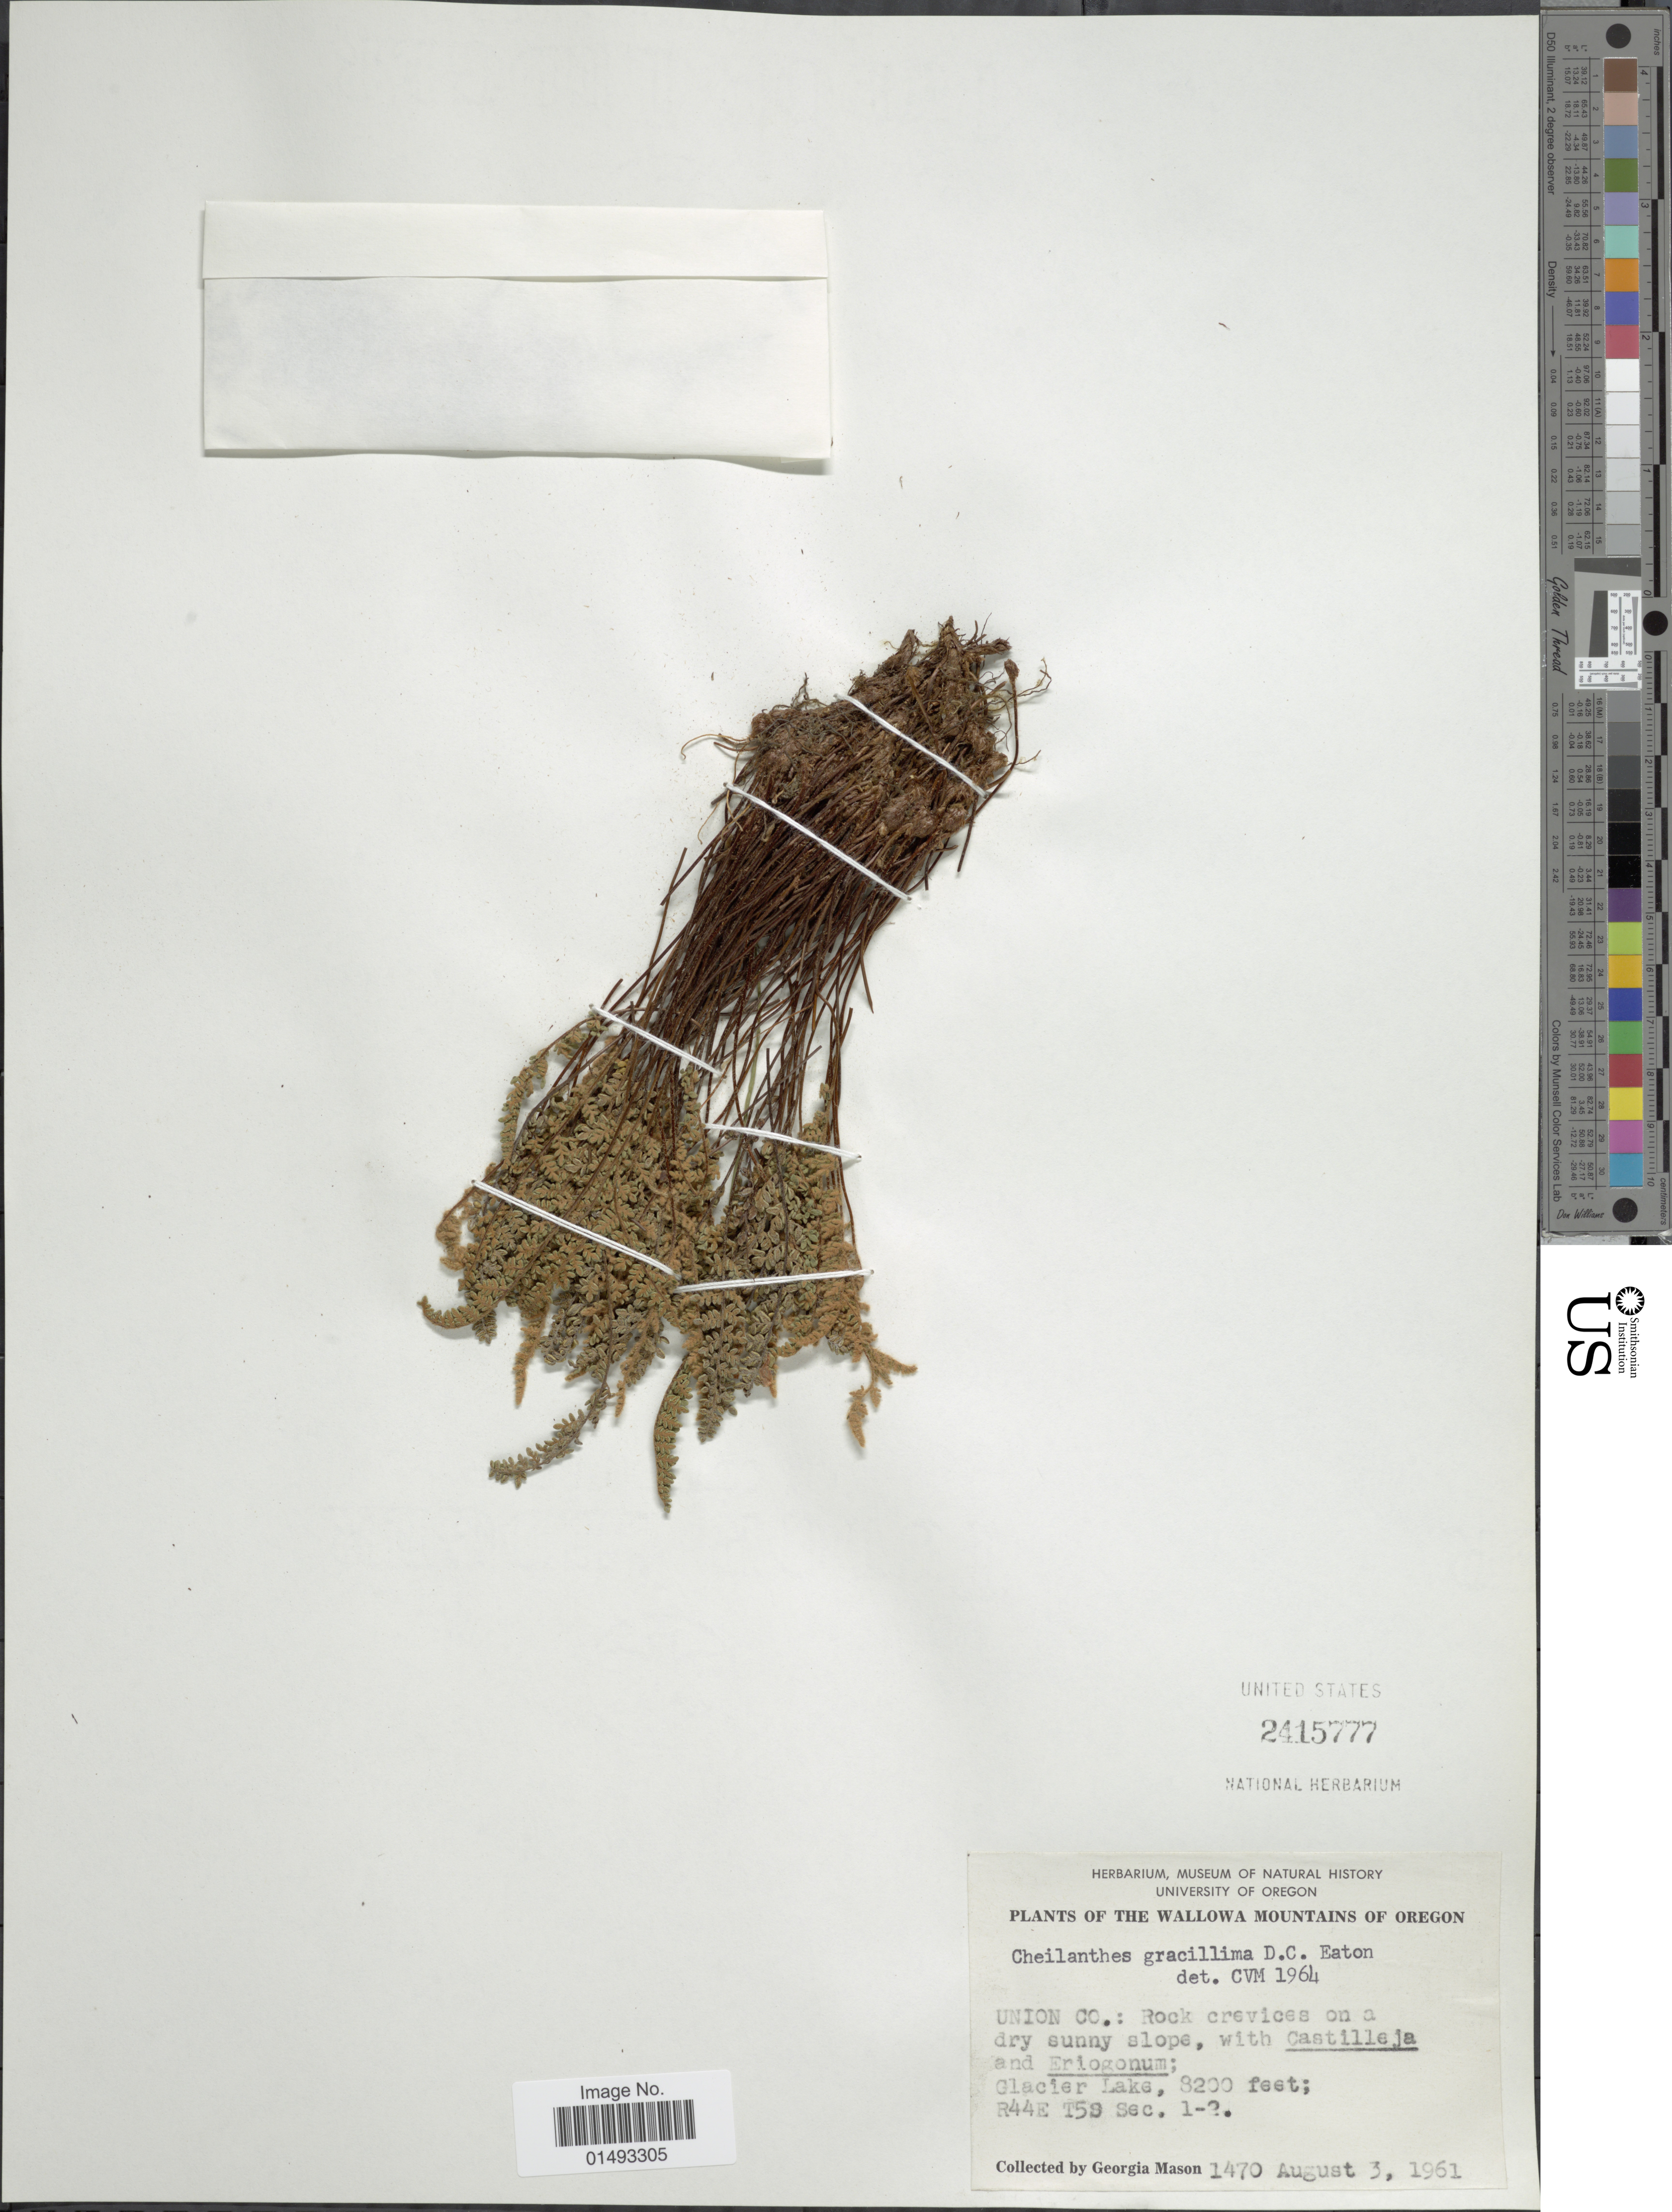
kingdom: Plantae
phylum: Tracheophyta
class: Polypodiopsida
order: Polypodiales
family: Pteridaceae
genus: Myriopteris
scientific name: Myriopteris gracillima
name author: (D.C. Eaton) J. Sm.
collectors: G. Mason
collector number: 1470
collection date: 1961-08-03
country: United States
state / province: Oregon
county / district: Union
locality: The Wallowa Mountains of Oregon, Union Co: Rock crevices on a dry sunny slope, Glacier Lake, R44E T5S Sec. 1-2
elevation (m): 2499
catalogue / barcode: US 2415777